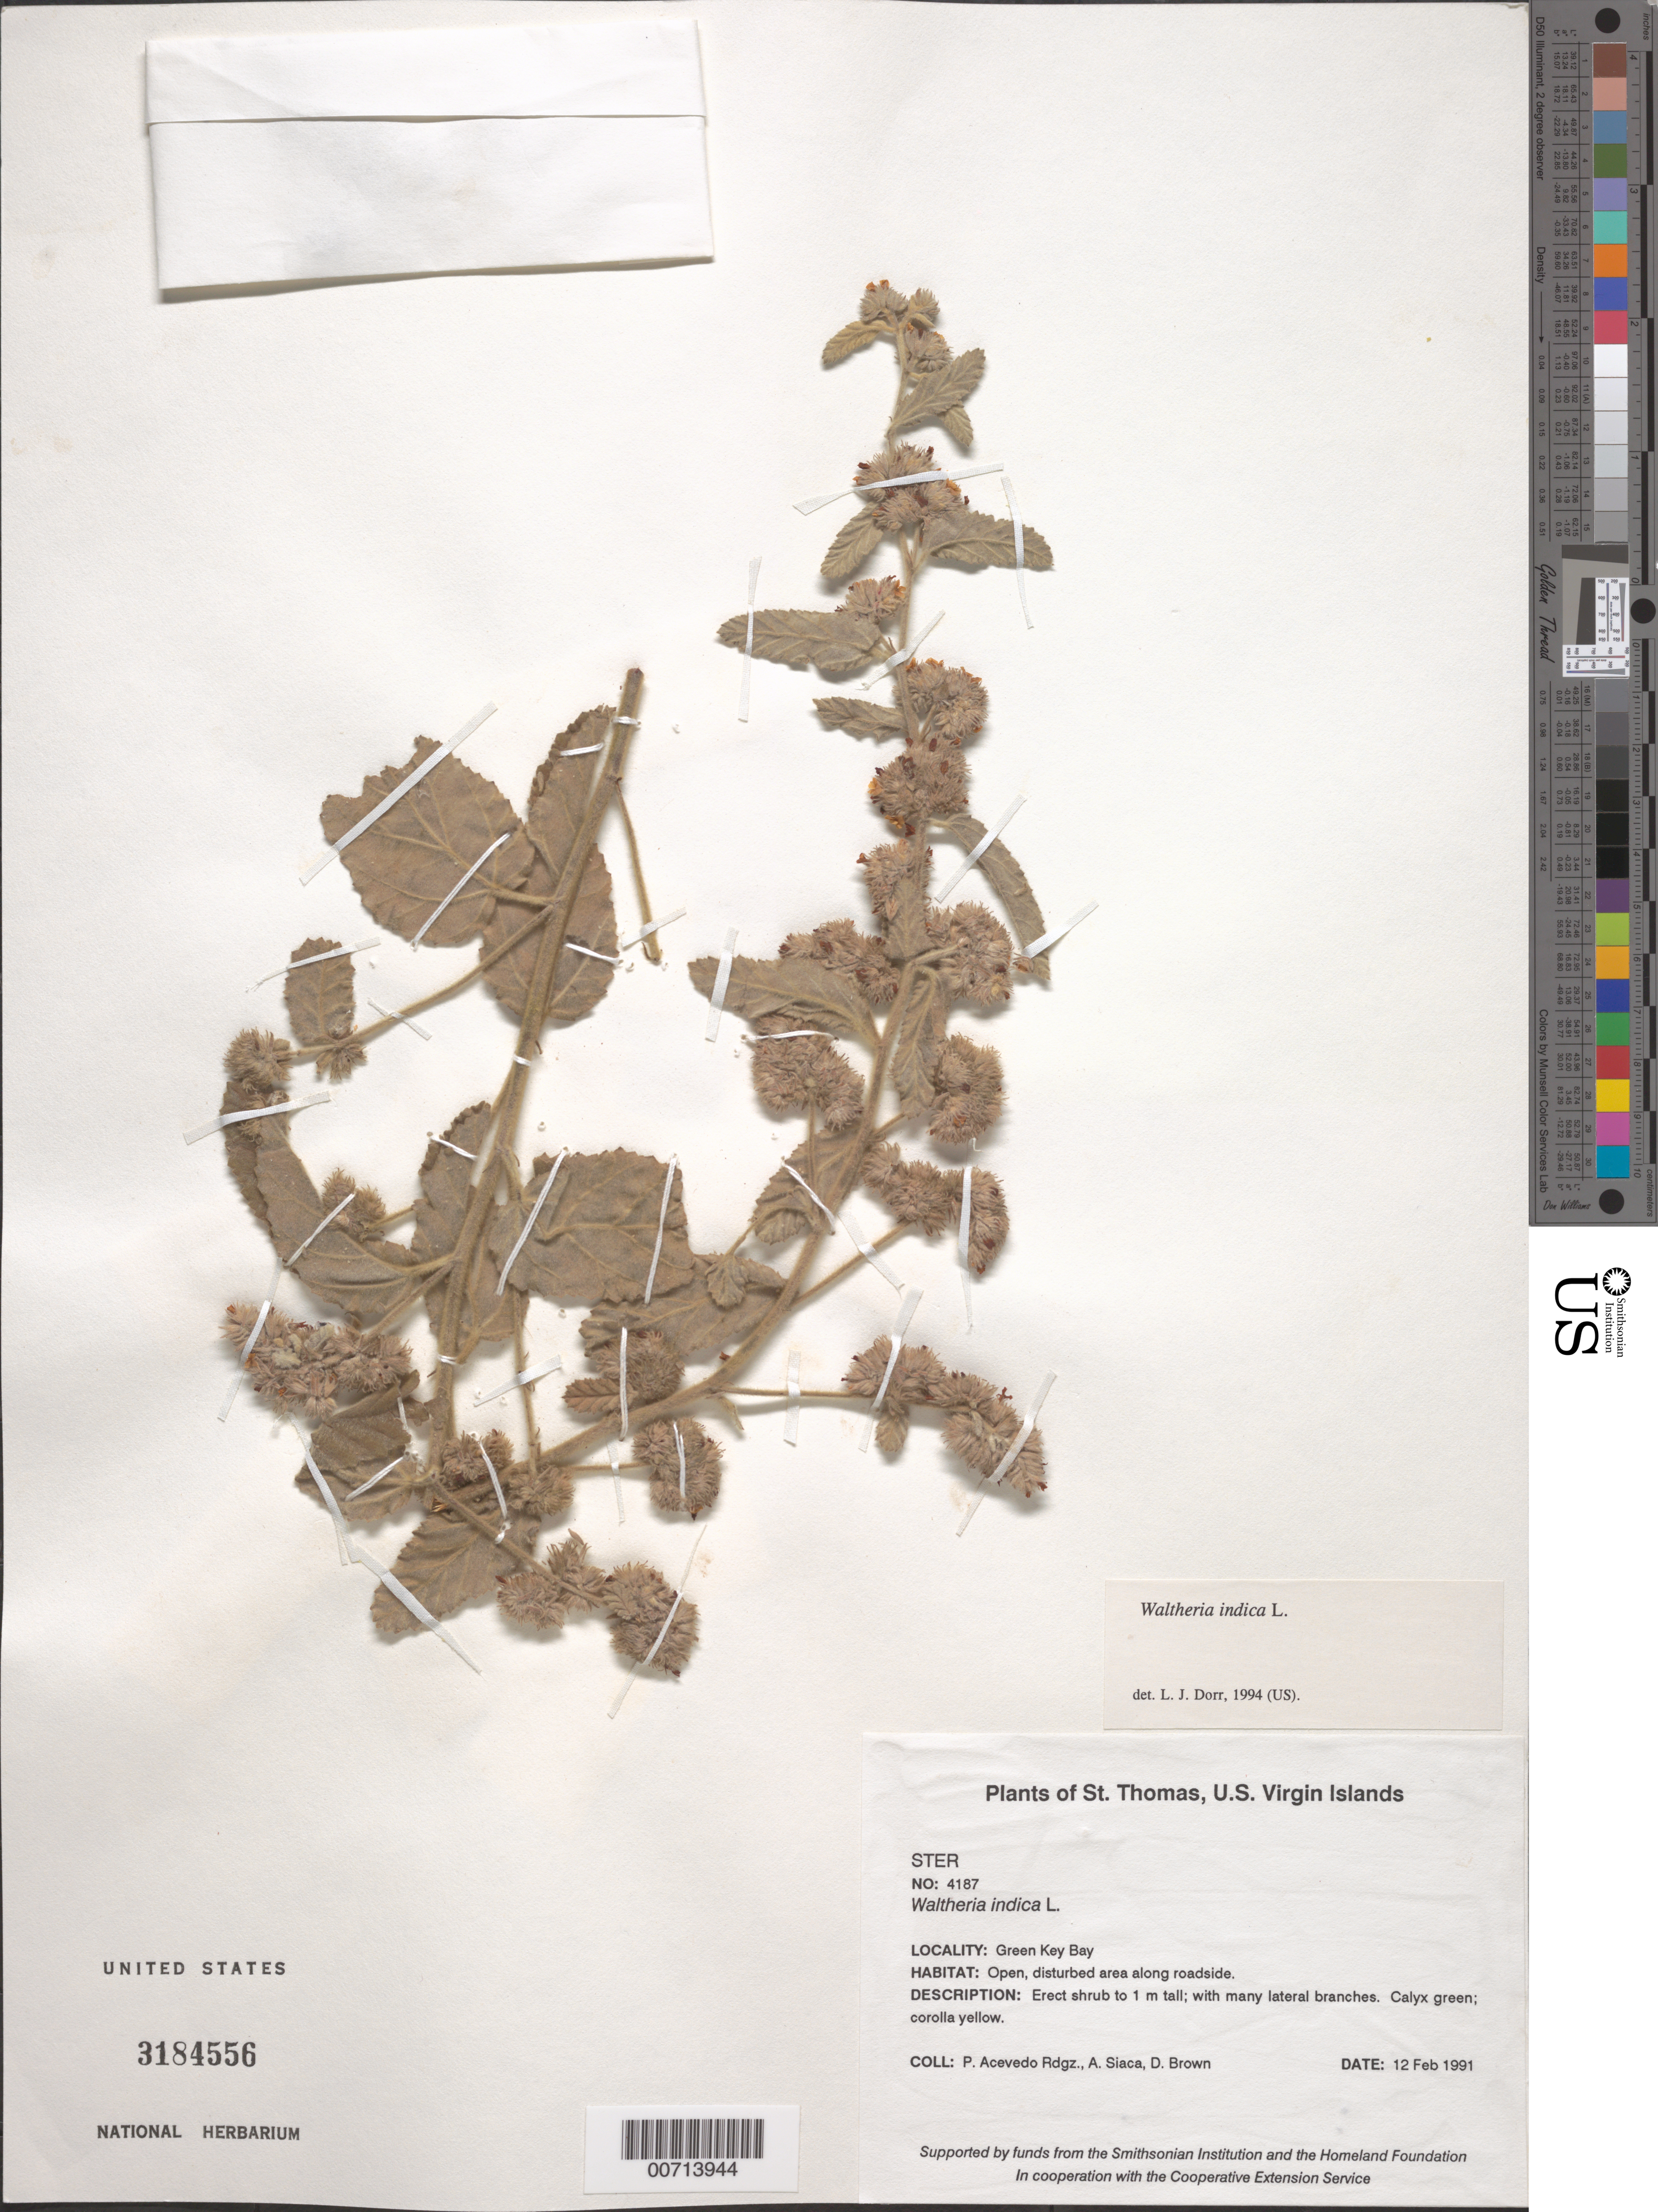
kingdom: Plantae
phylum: Tracheophyta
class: Magnoliopsida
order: Malvales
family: Malvaceae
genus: Waltheria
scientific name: Waltheria indica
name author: L.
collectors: P. Acevedo-Rodr., A. Siaca & D. Brown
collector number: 4187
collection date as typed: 12 Feb 1991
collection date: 1991-02-12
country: U.S. Virgin Islands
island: St. Thomas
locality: Green Key Bay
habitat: Open, disturbed area along roadside.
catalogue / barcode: US 3184556